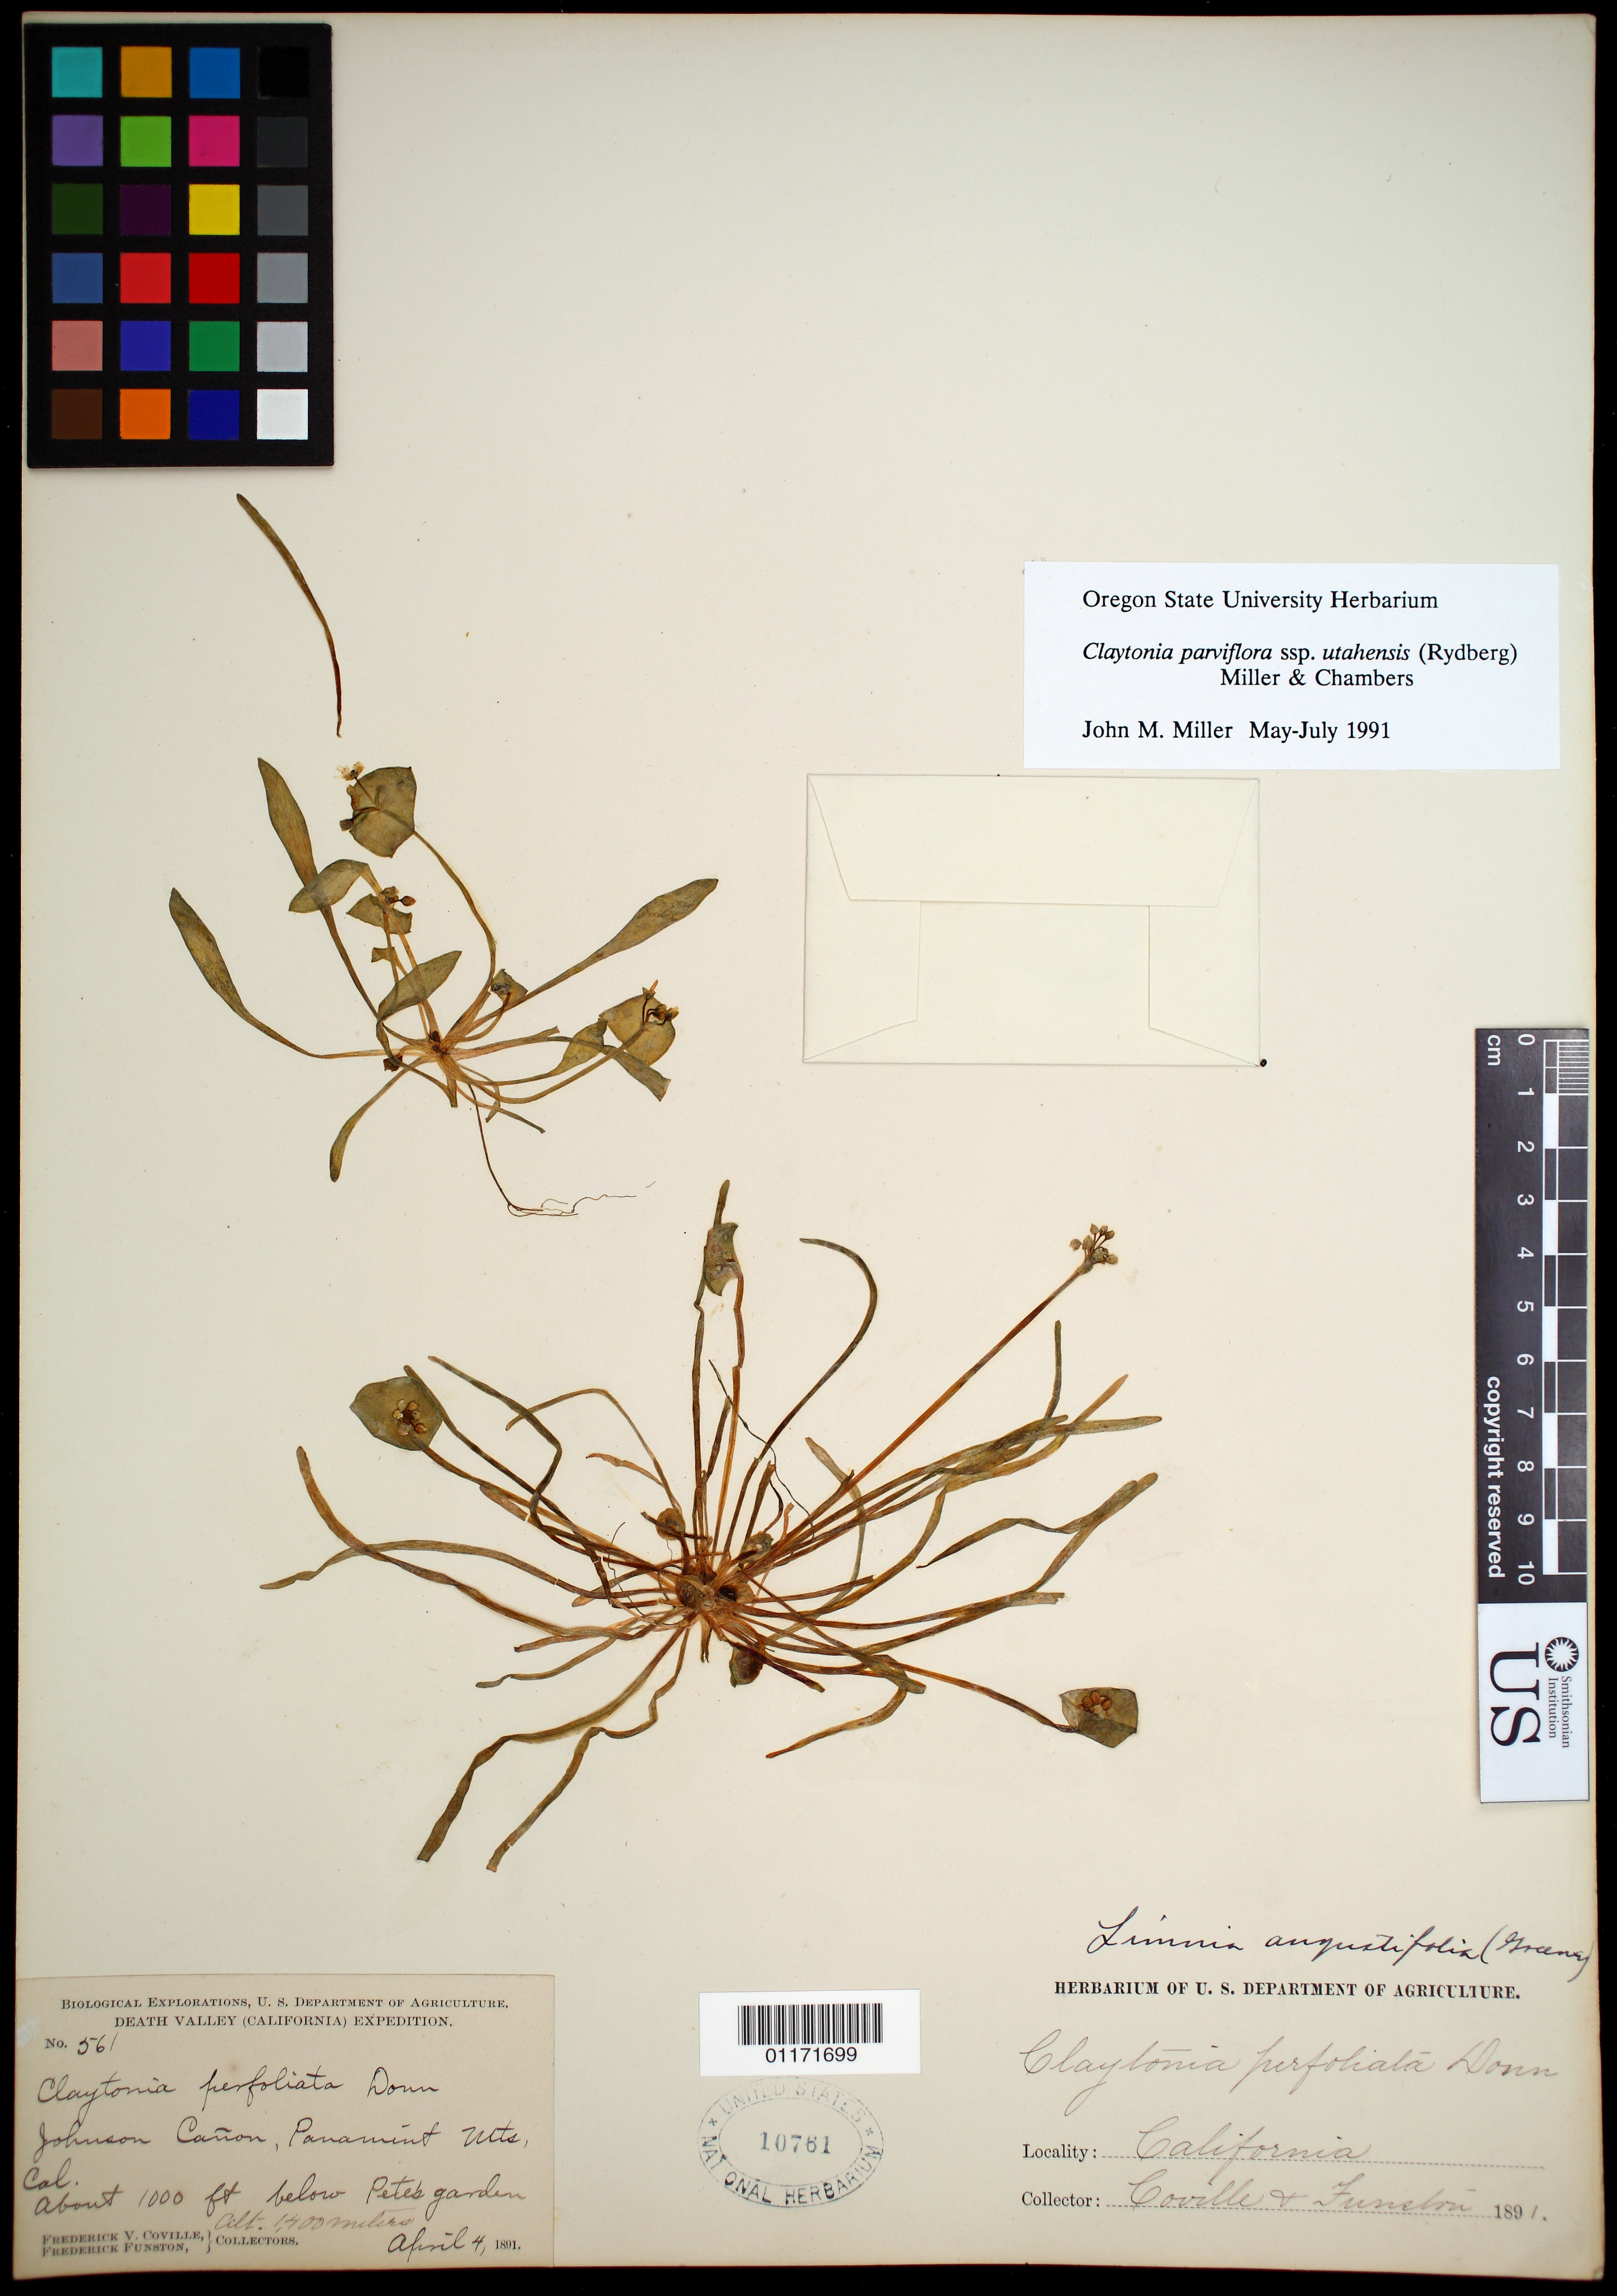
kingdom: Plantae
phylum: Tracheophyta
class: Magnoliopsida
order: Caryophyllales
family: Montiaceae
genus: Claytonia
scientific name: Claytonia parviflora subsp. utahensis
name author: (Rydb.) John M. Mill. & K.L. Chambers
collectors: F. V. Coville & F. Funston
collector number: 561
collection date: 1891-04-04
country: United States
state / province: California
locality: Johnson Canyon, Panamint Mts, about 1000 ft below Pete's Garden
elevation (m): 1400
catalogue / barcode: US 10761